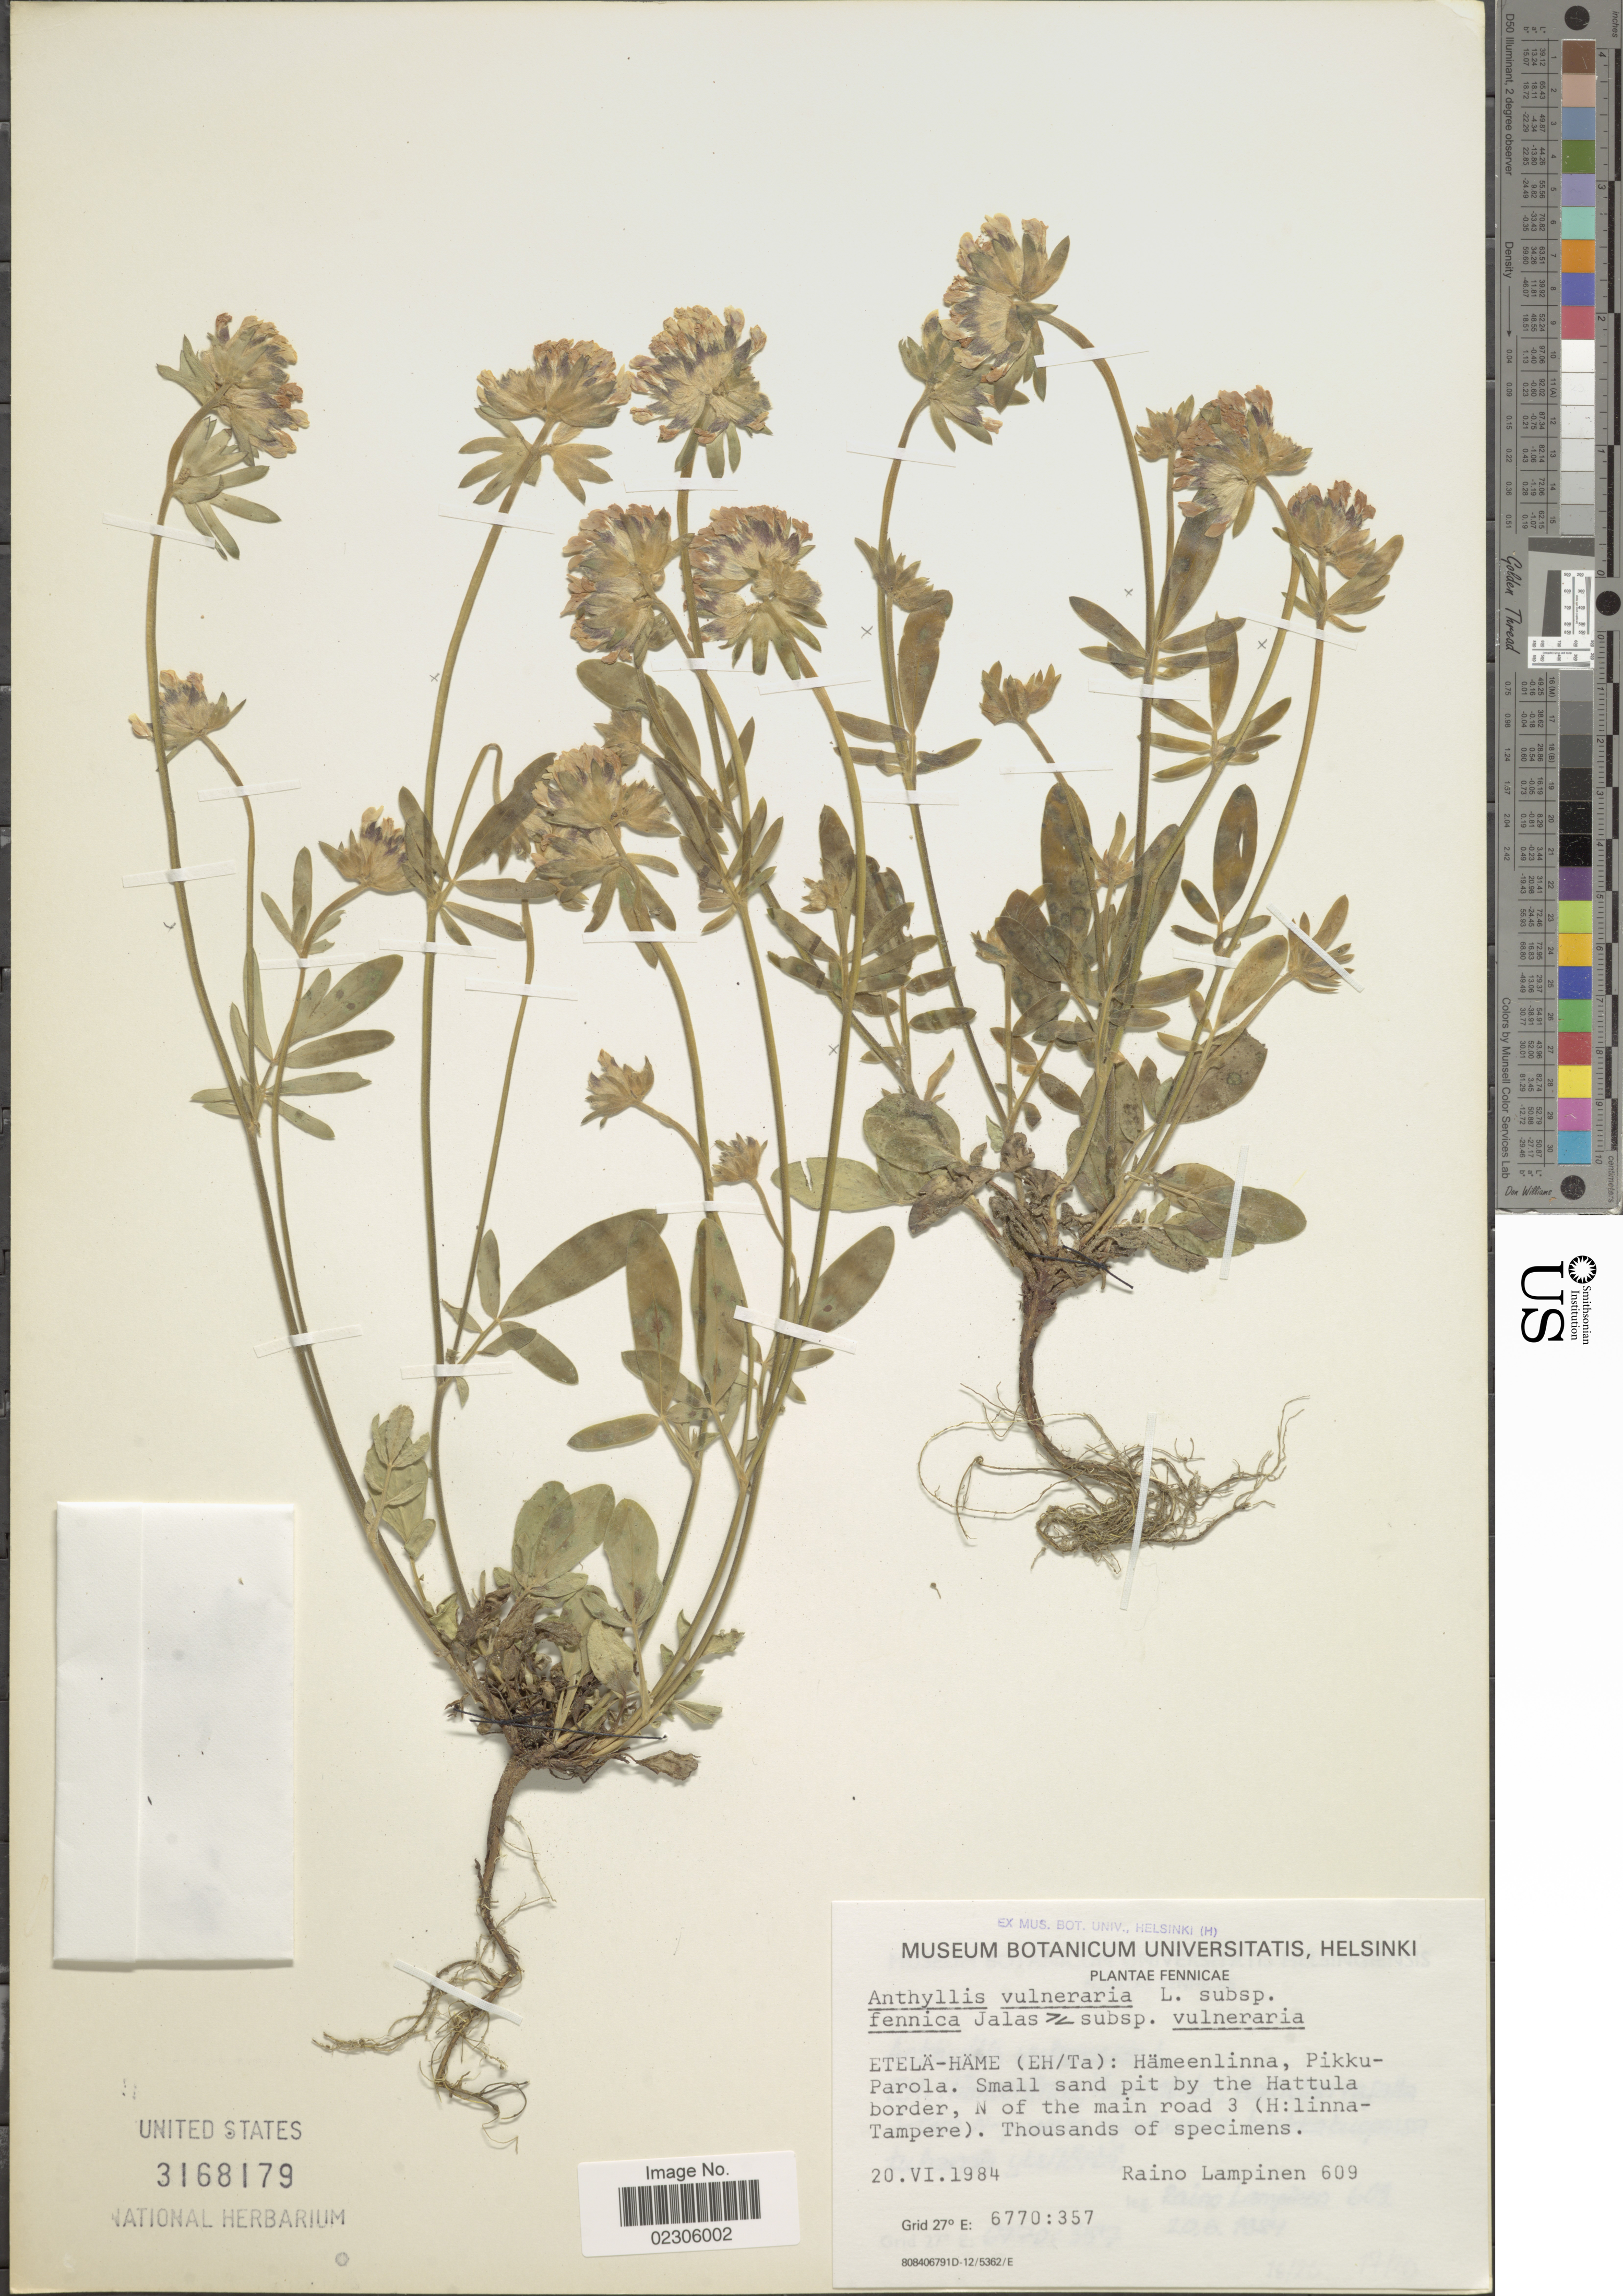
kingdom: Plantae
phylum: Tracheophyta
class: Magnoliopsida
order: Fabales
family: Fabaceae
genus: Anthyllis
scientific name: Anthyllis vulneraria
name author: L.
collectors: R. Lampinen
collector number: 609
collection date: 1984-06-20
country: Finland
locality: Fennicae, Etela-Hame (Eh/Ta), Hameenlinna, Pikku-Parola, Hattula border, N of the main road 3 (H:linna-Tampere)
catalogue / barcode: US 3168179